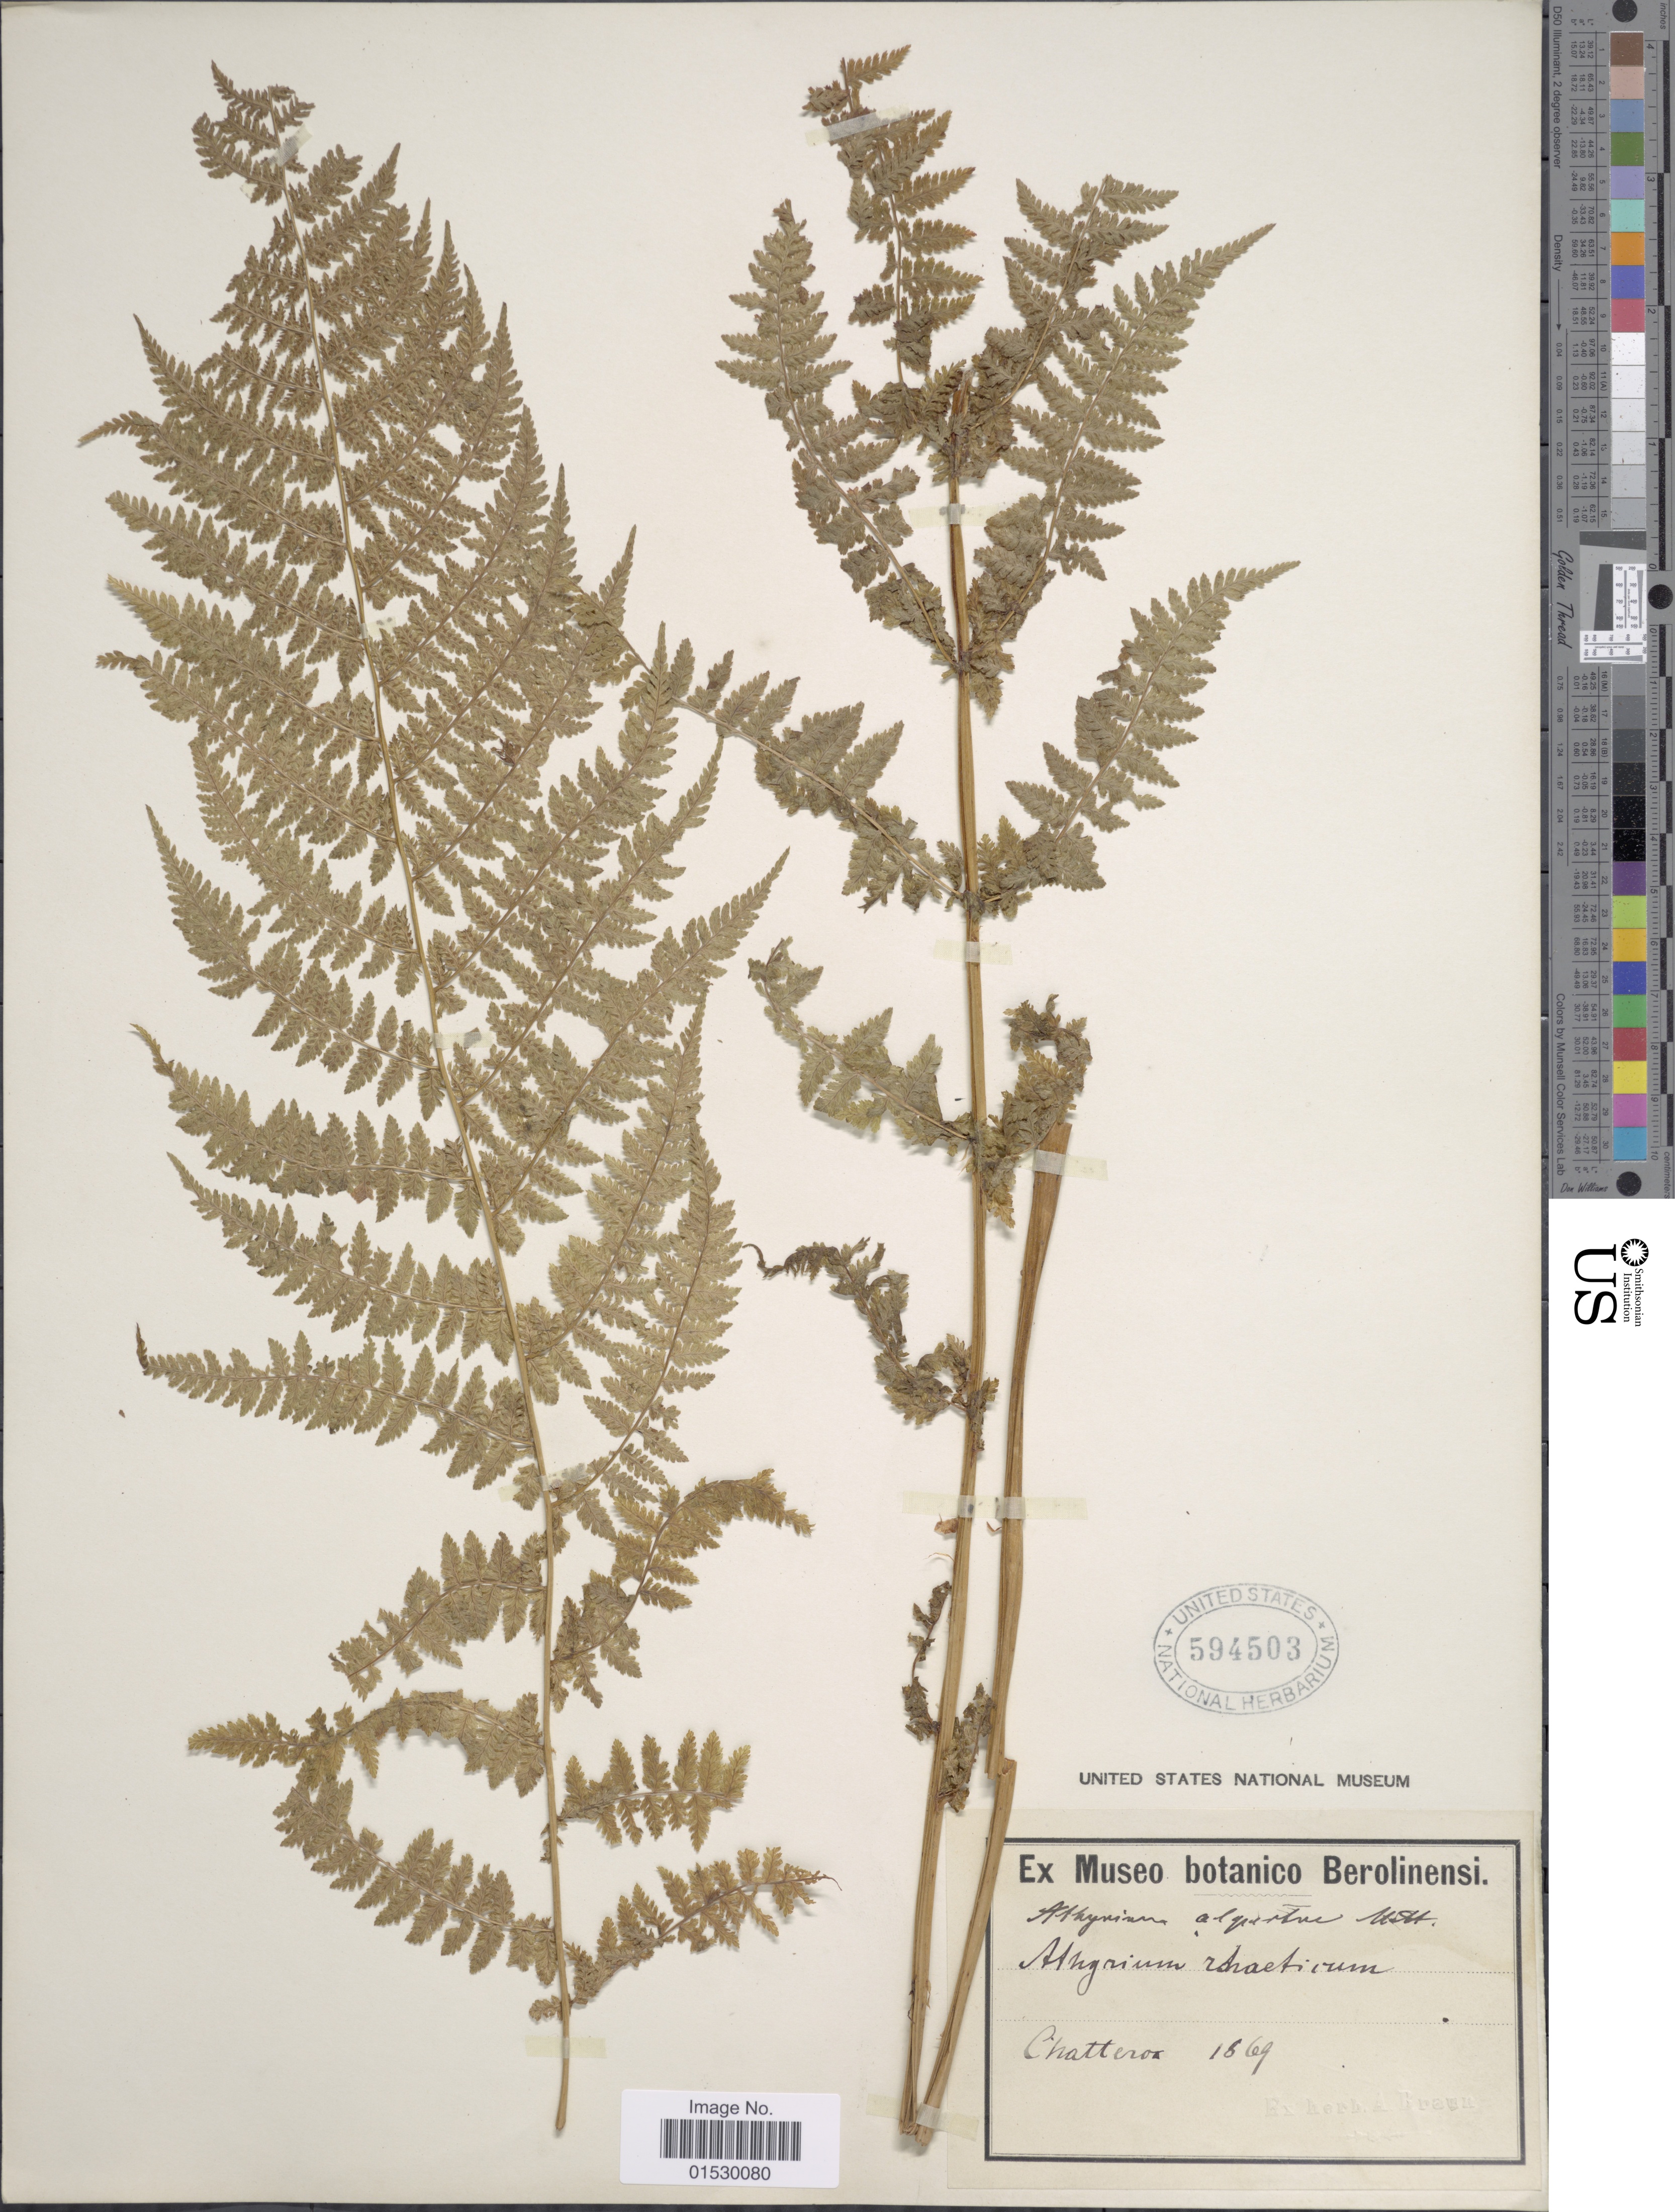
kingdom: Plantae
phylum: Tracheophyta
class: Polypodiopsida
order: Polypodiales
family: Athyriaceae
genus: Athyrium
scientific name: Athyrium alpestre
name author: (Hoppe) Rylands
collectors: Chatteroux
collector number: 16*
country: France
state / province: Centre-Val de Loire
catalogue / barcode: US 594503